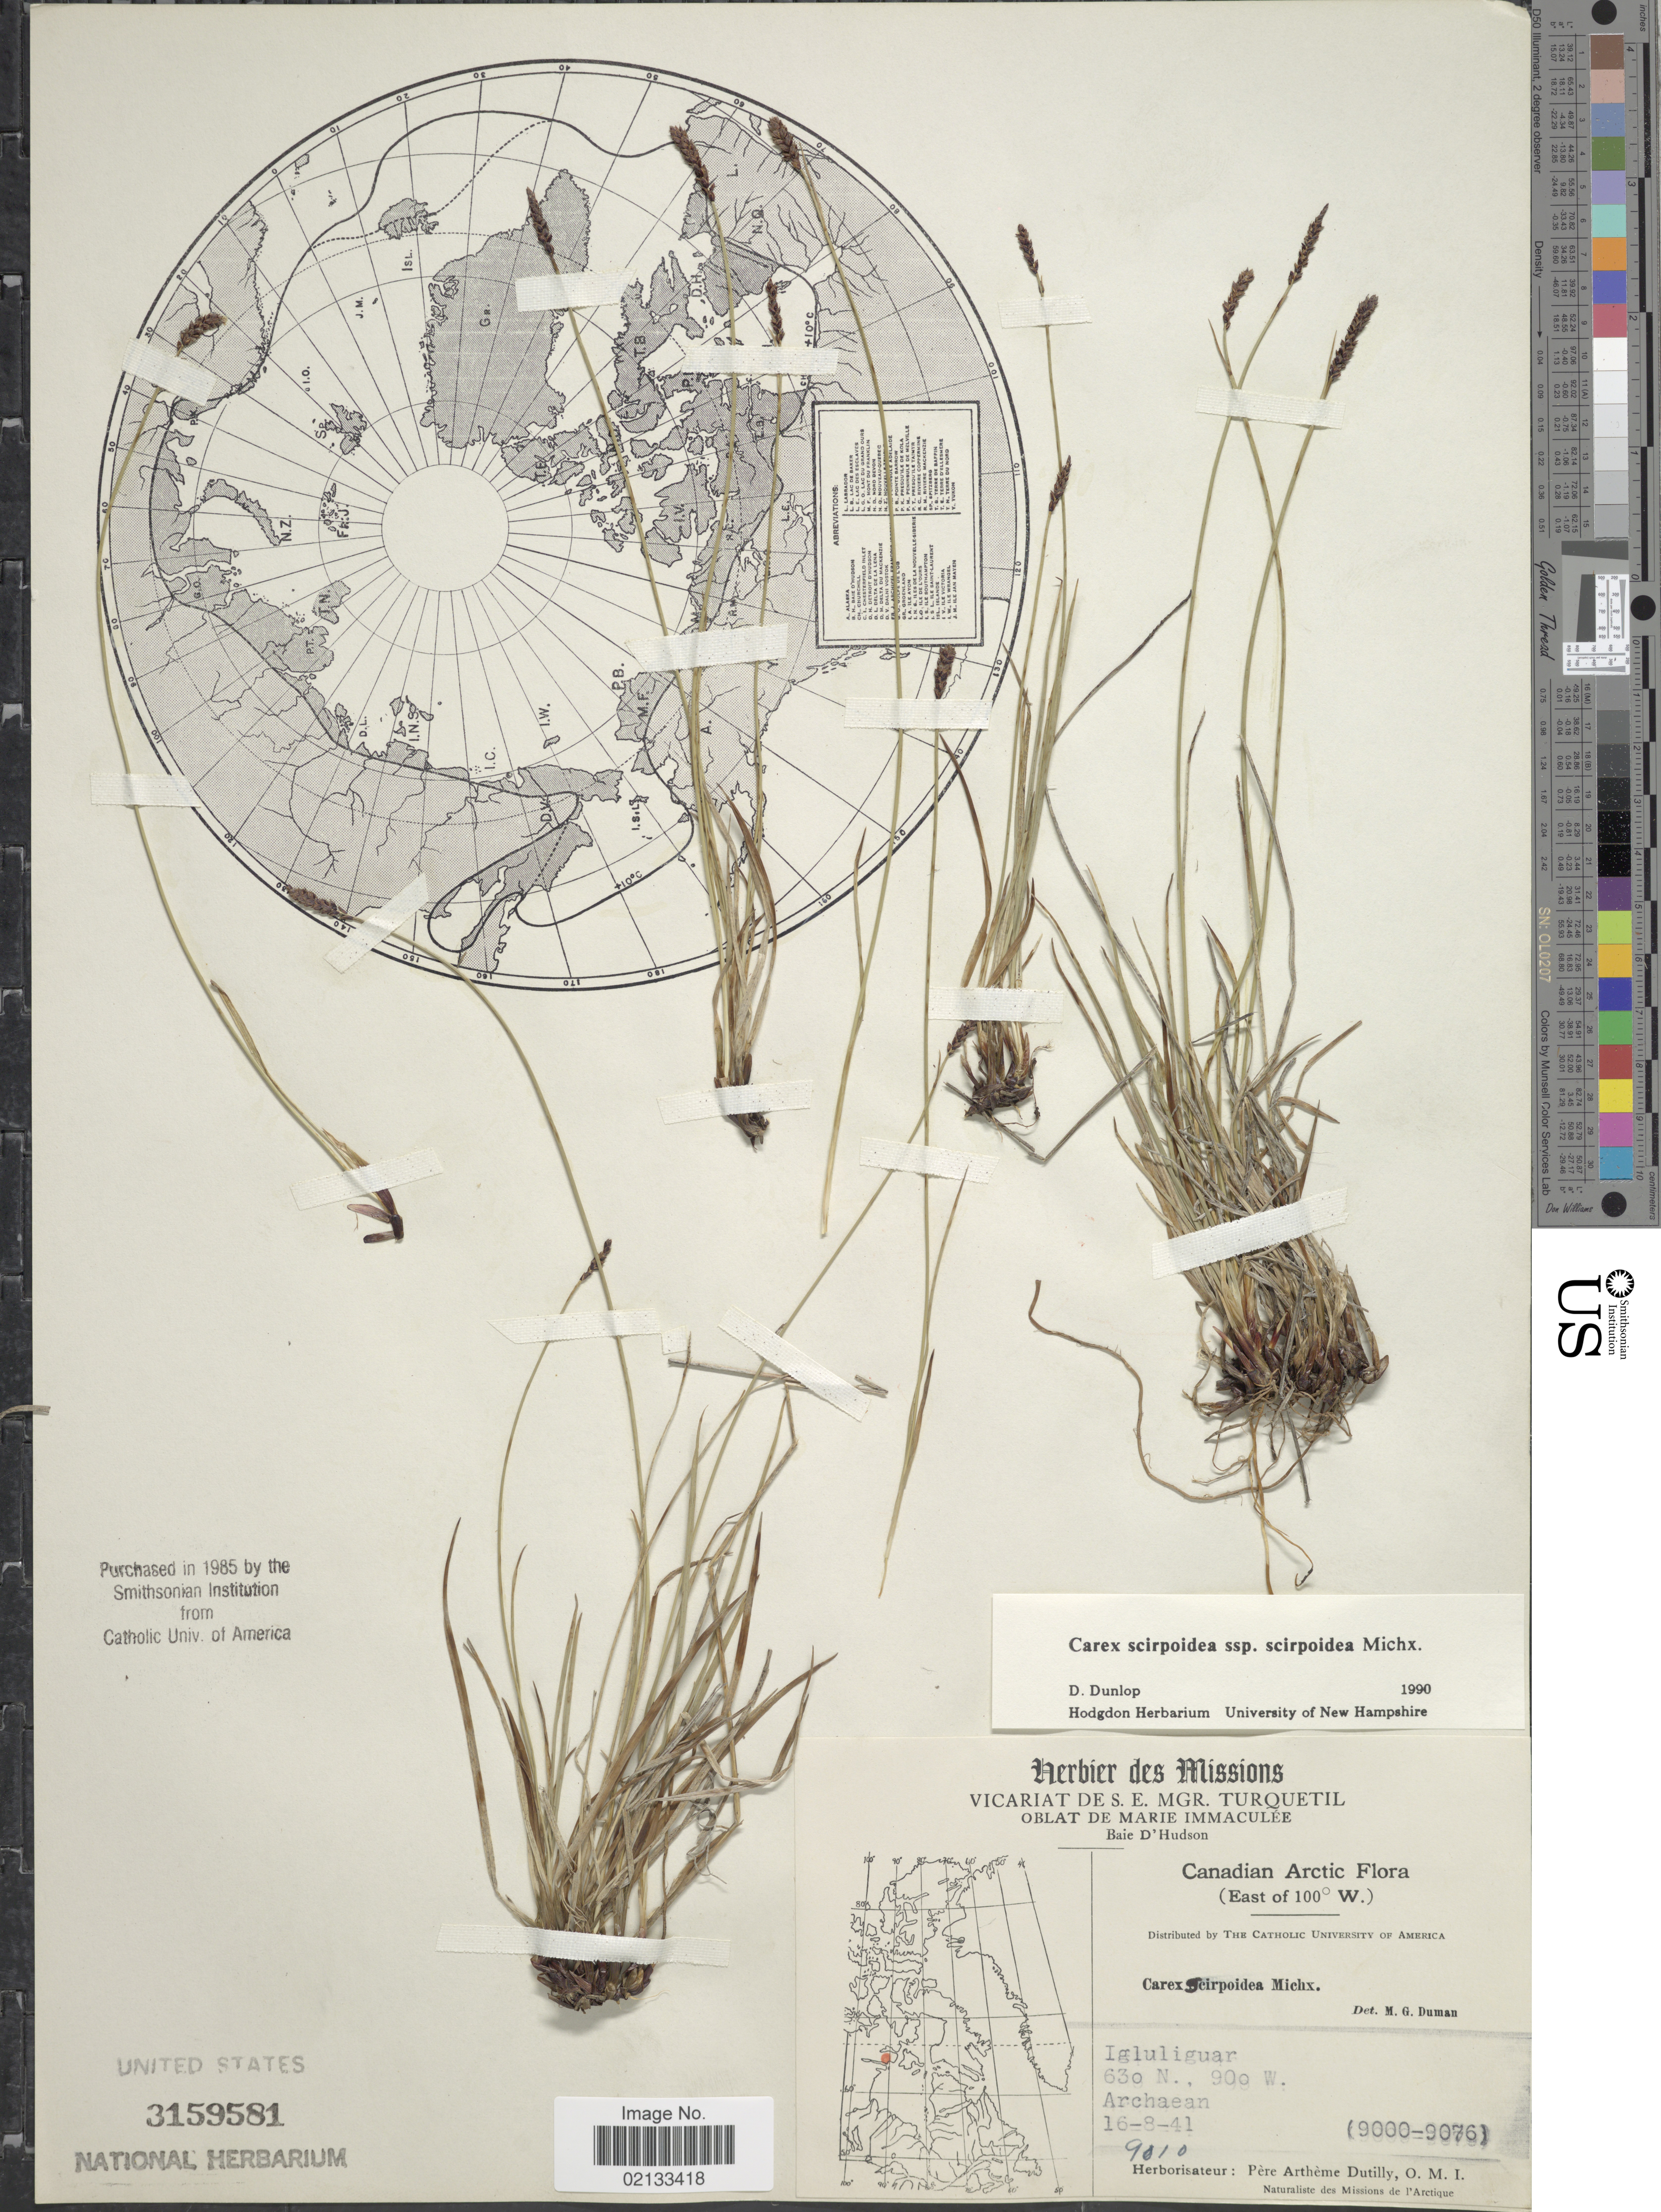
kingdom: Plantae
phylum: Tracheophyta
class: Liliopsida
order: Poales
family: Cyperaceae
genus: Carex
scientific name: Carex scirpoidea subsp. scirpoidea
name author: Michx.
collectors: A. Dutilly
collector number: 9010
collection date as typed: Transcribed d/m/y: 16/8/41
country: Canada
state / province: Nunavut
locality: Canadian Arctic (East of 100° W), Igluliguar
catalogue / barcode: US 3159581